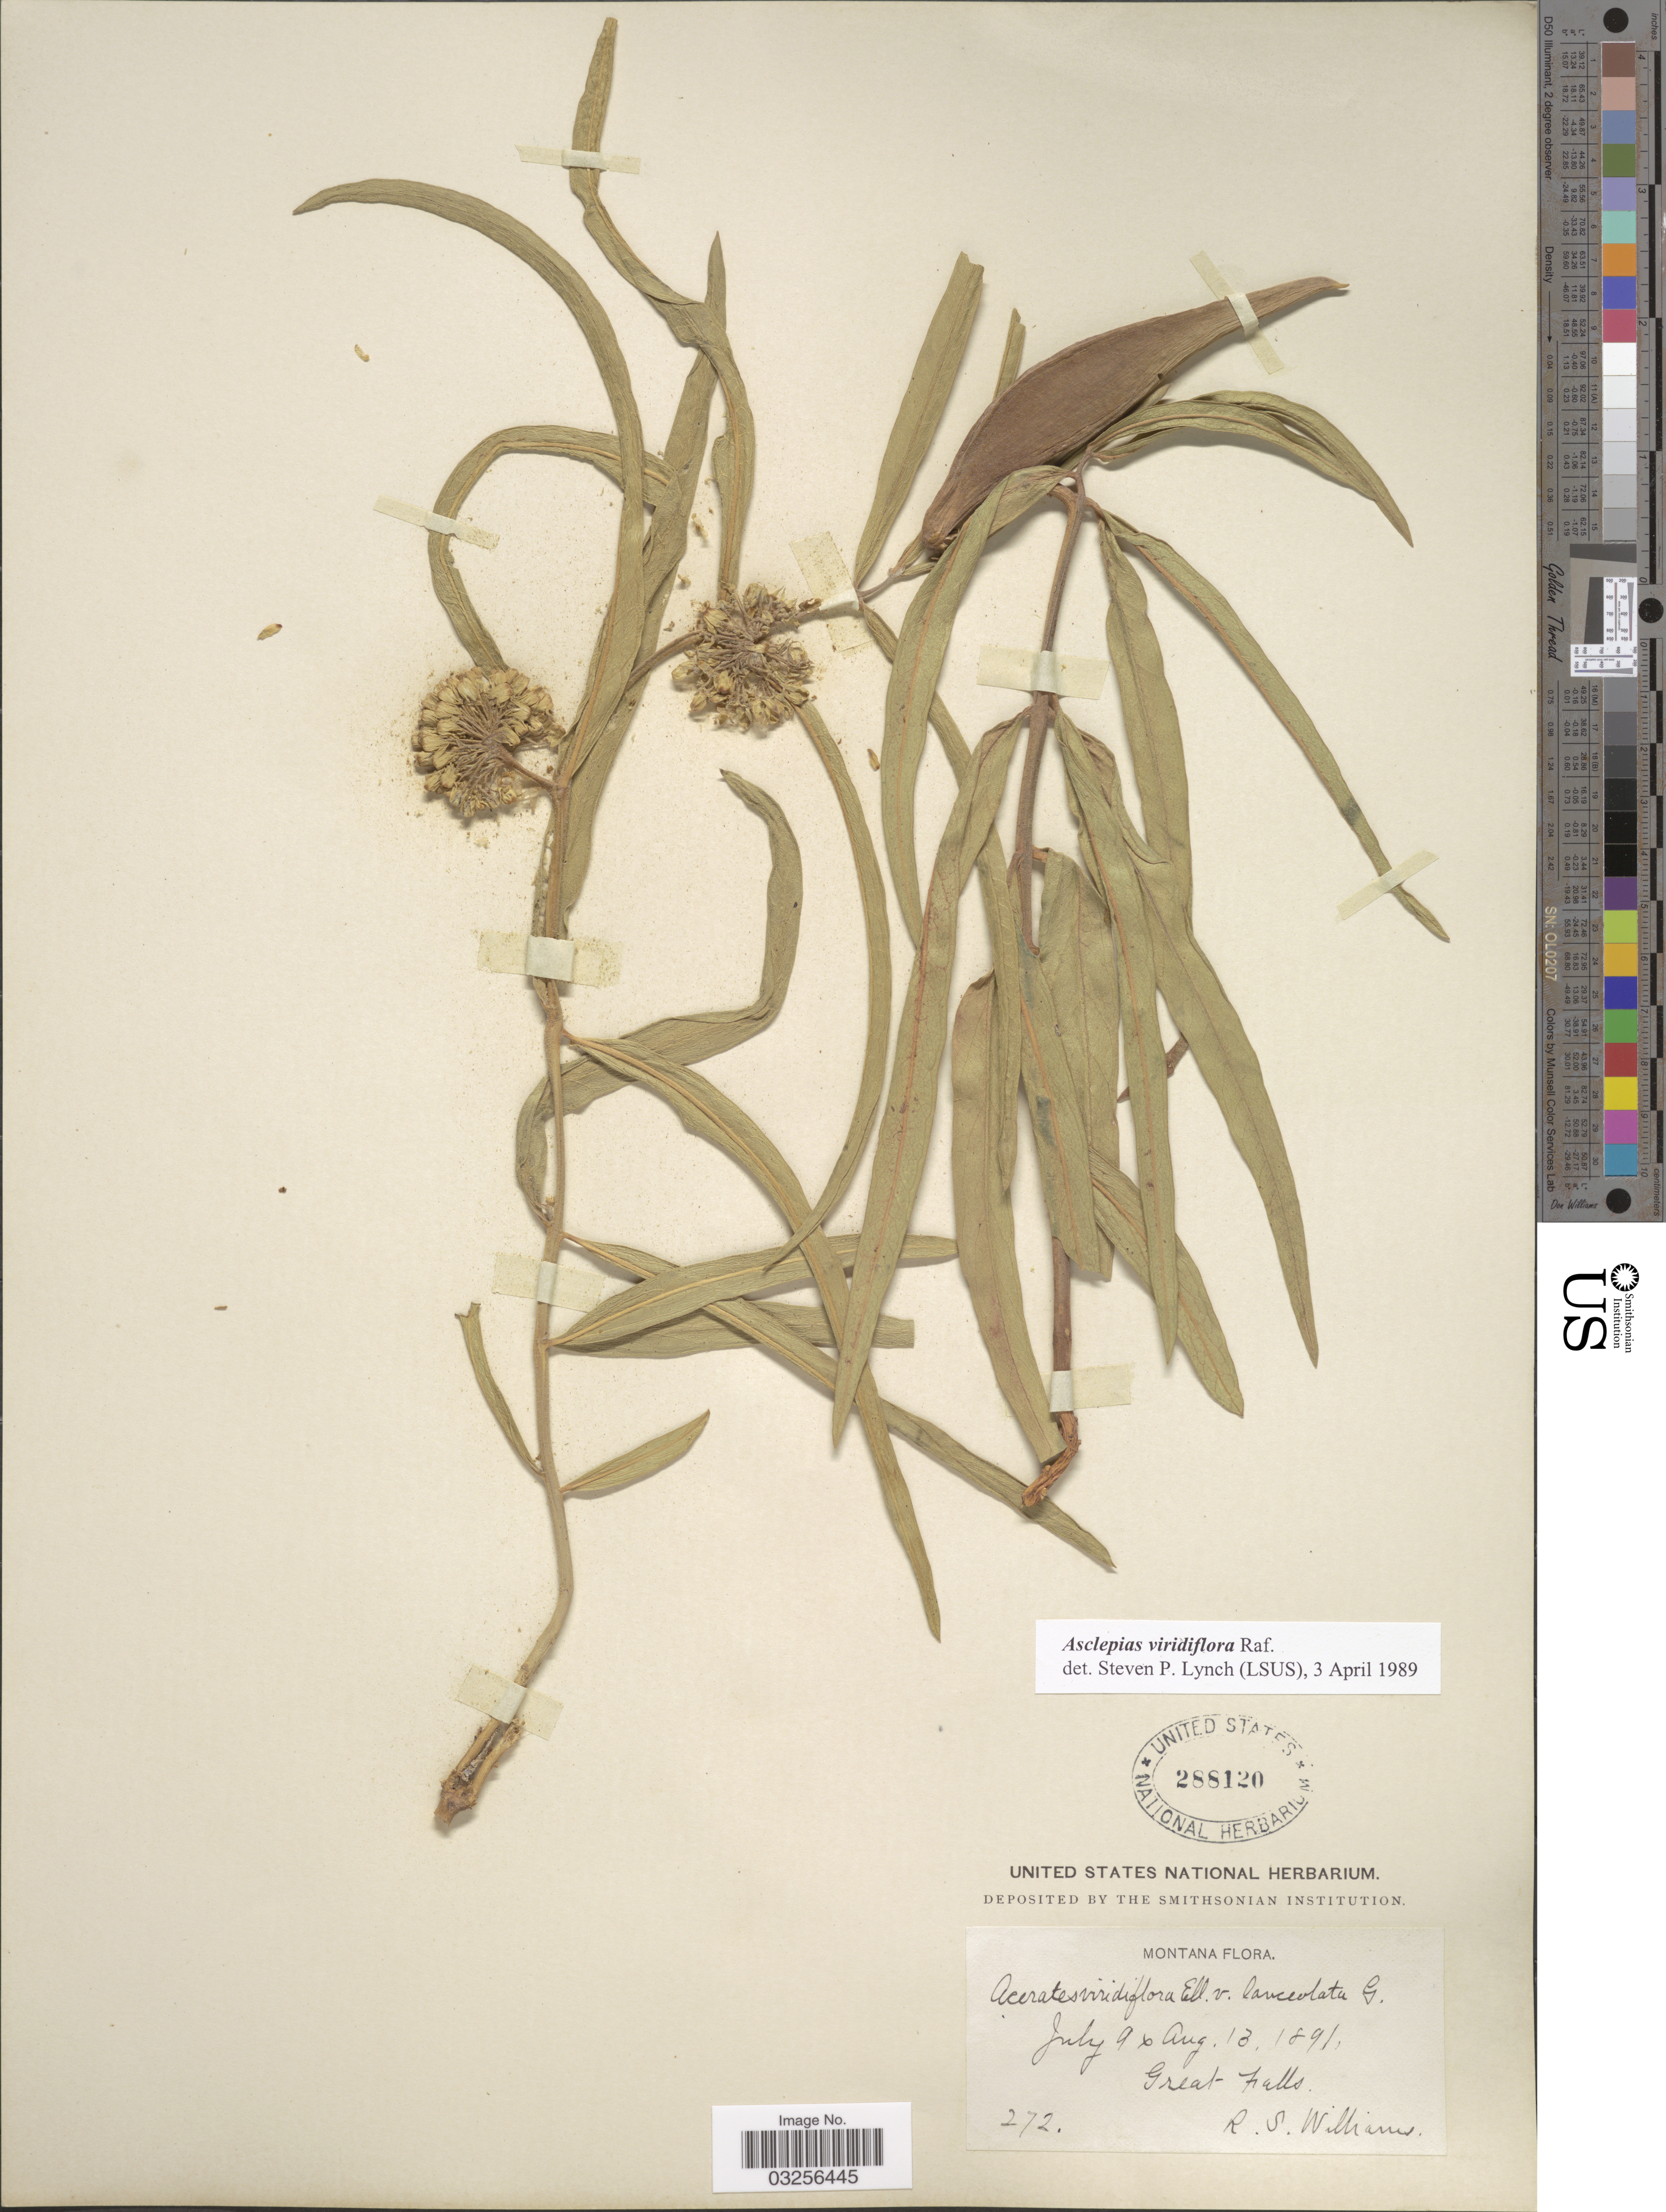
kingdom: Plantae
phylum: Tracheophyta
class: Magnoliopsida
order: Gentianales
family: Apocynaceae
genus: Asclepias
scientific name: Asclepias viridiflora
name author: Raf.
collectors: R. S. Williams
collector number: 272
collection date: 1891-07-09/1891-08-13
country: United States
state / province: Montana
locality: Great Falls.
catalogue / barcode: US 288120